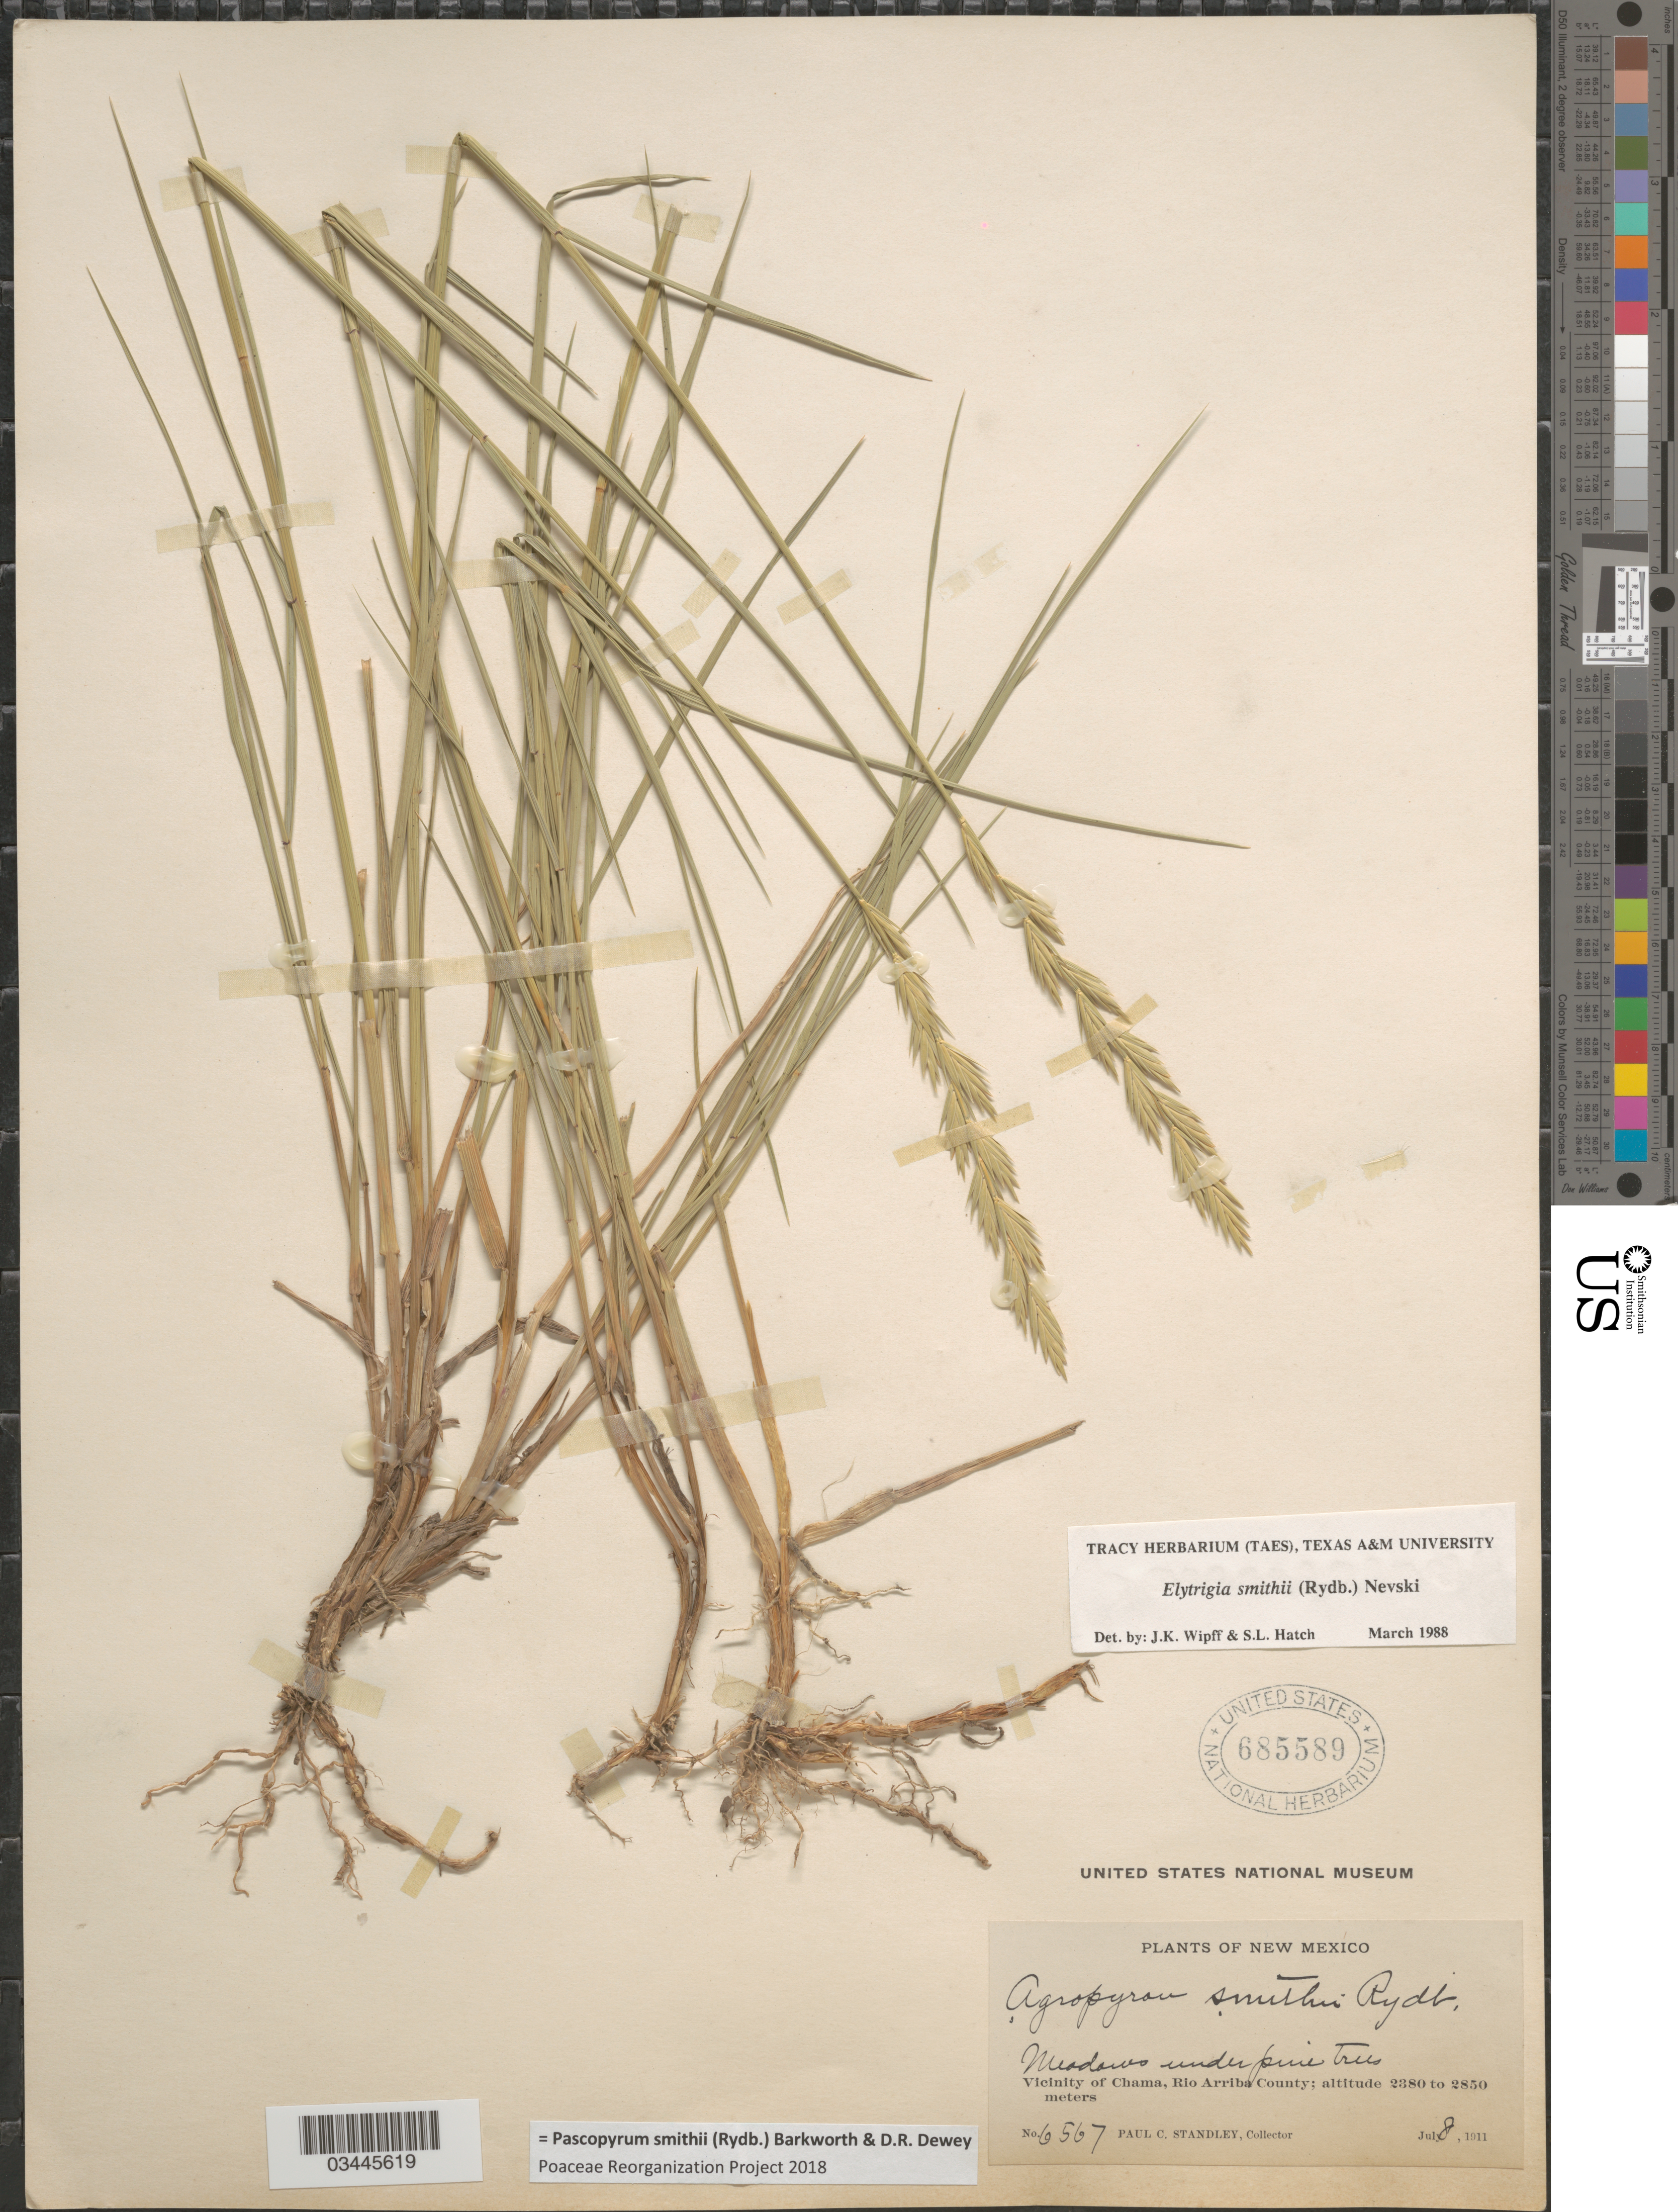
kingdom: Plantae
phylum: Tracheophyta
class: Liliopsida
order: Poales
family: Poaceae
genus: Pascopyrum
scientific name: Pascopyrum smithii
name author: (Rydb.) Barkworth & Dewey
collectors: P. C. Standley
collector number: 6567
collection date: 1911-07-08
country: United States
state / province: New Mexico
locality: Vicinity of Chama, Rio Arriba County.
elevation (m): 2380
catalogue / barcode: US 685589